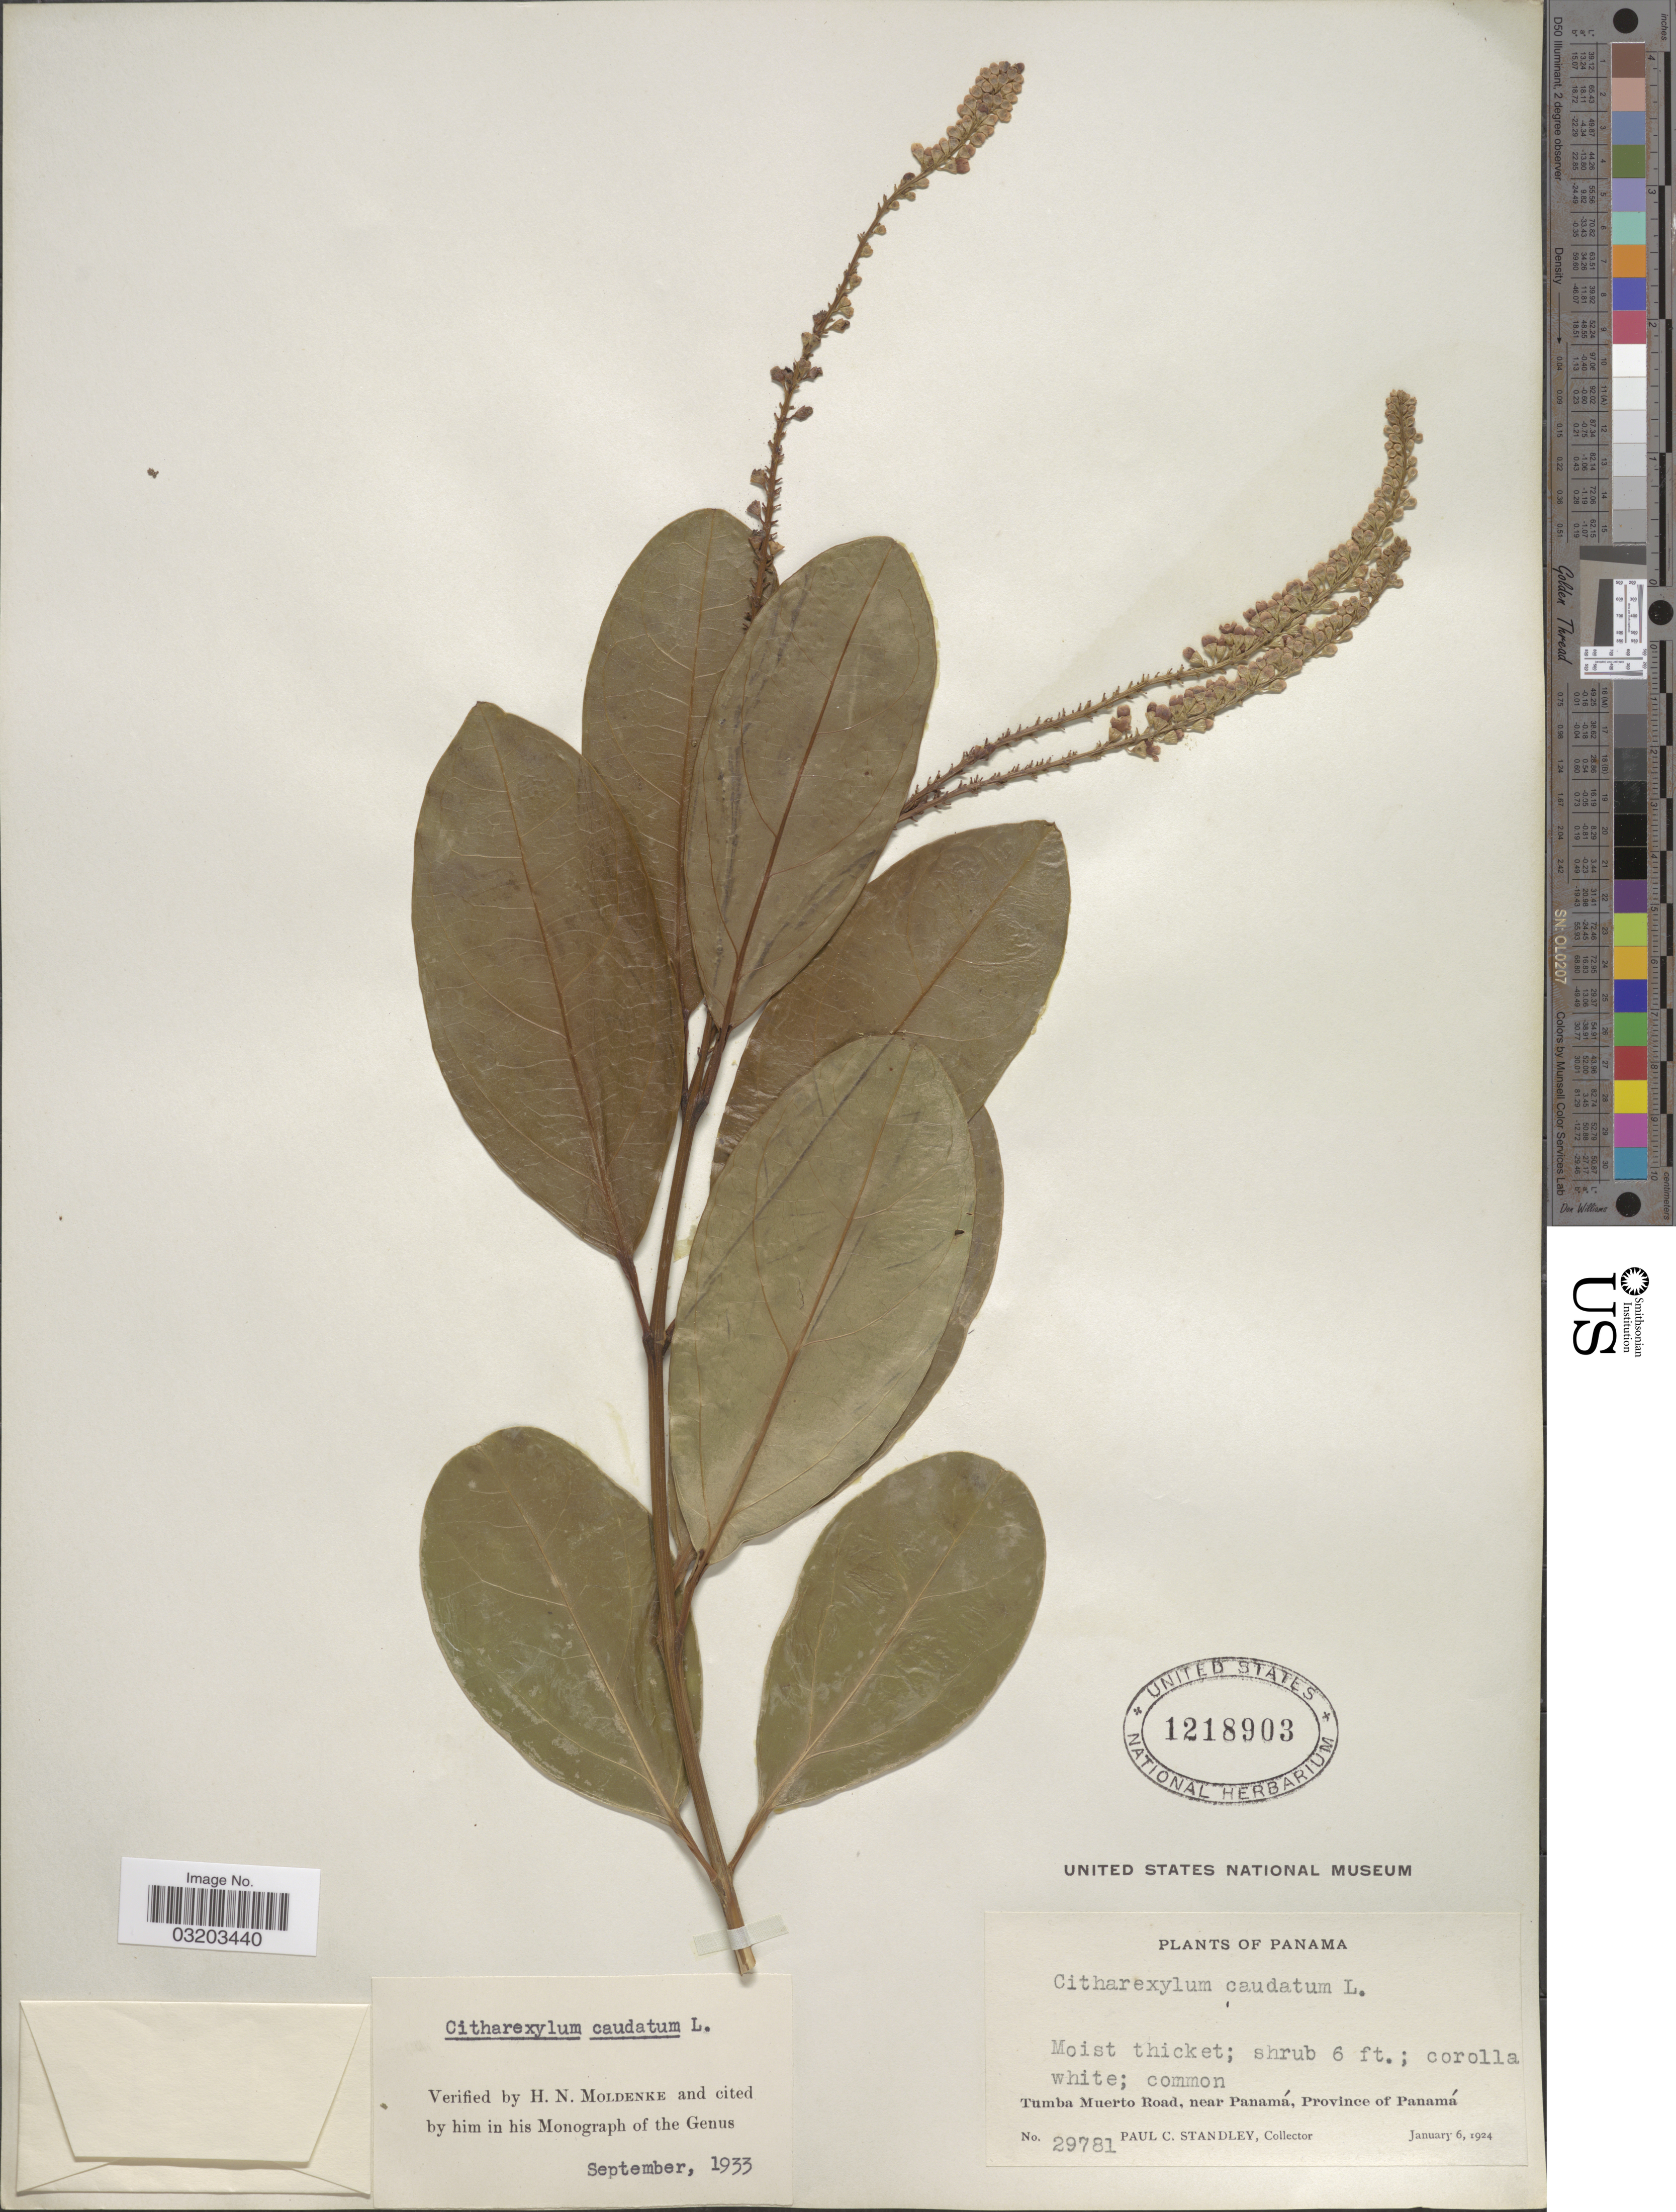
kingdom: Plantae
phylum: Tracheophyta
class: Magnoliopsida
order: Lamiales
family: Verbenaceae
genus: Citharexylum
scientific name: Citharexylum caudatum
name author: L.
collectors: P. C. Standley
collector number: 29781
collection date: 1924-01-06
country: Panama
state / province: Panamá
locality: Tumba Muerto Road, near Panamá.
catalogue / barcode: US 1218903